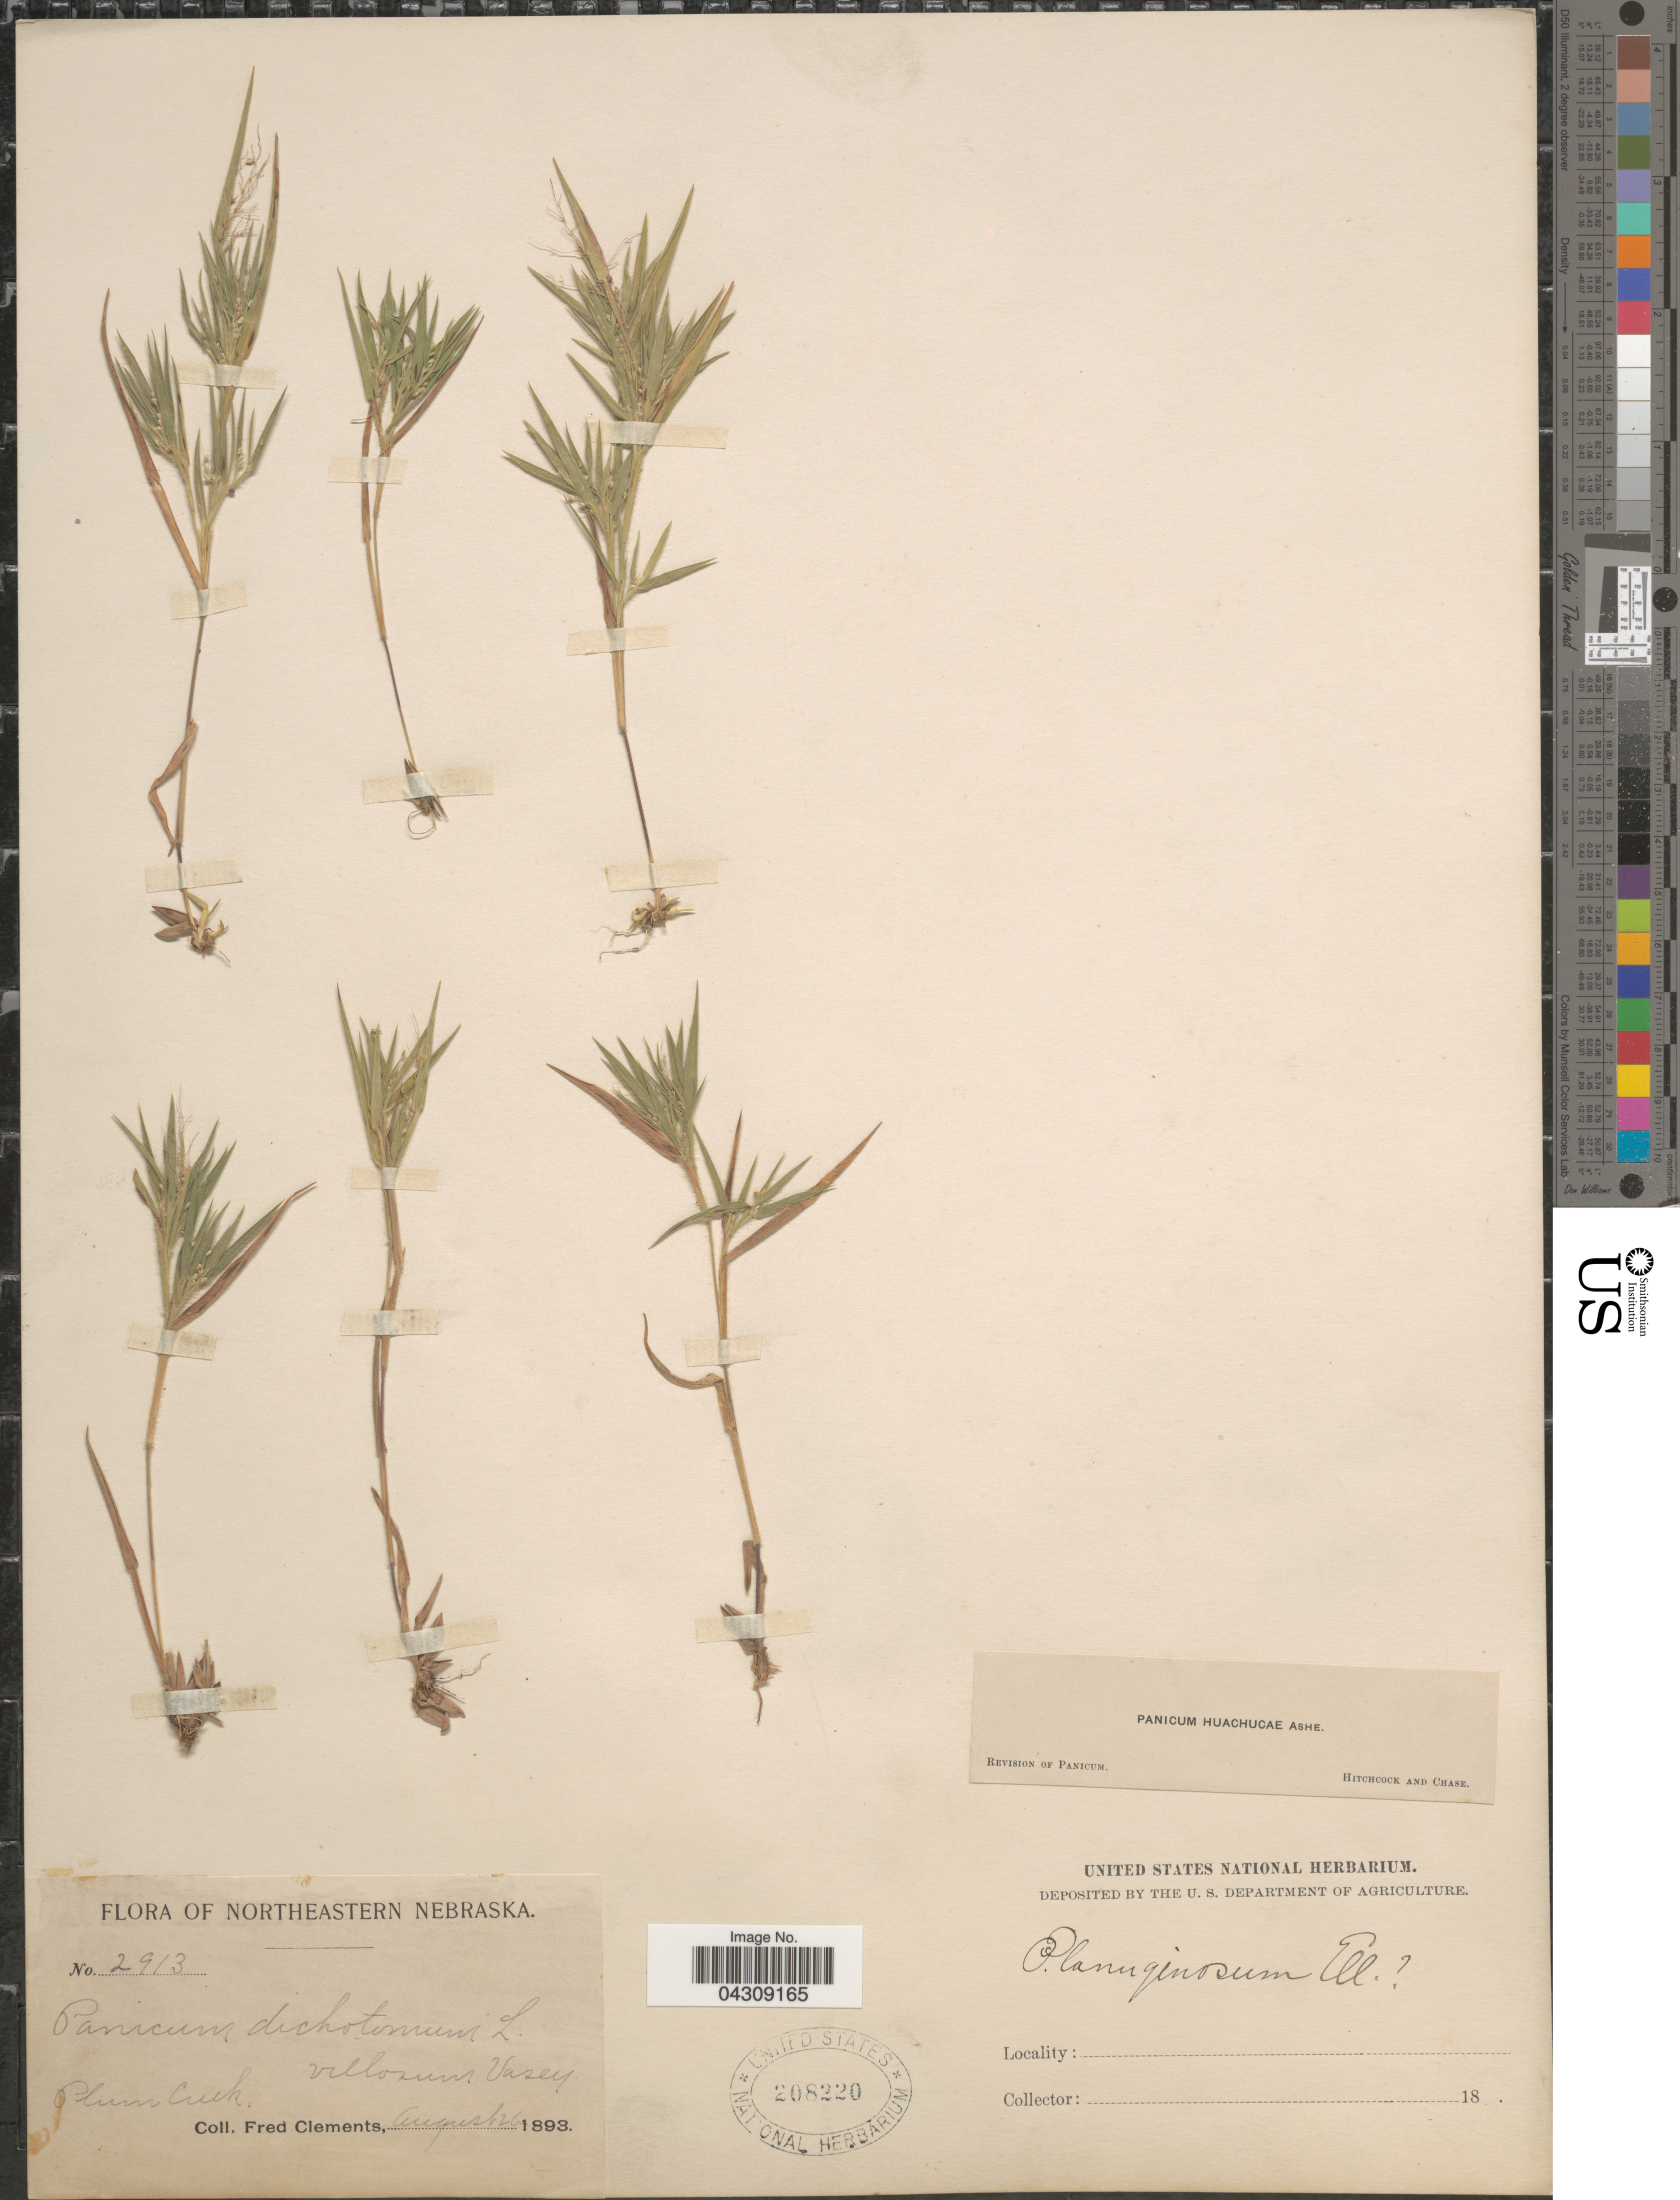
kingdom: Plantae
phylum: Tracheophyta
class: Liliopsida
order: Poales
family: Poaceae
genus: Dichanthelium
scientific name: Dichanthelium acuminatum var. acuminatum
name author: (Sw.) Gould & C.A. Clark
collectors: F. Clements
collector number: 2913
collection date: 1893-08-26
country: United States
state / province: Nebraska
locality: Northeastern Nebraska. Plum Creek.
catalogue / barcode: US 208220